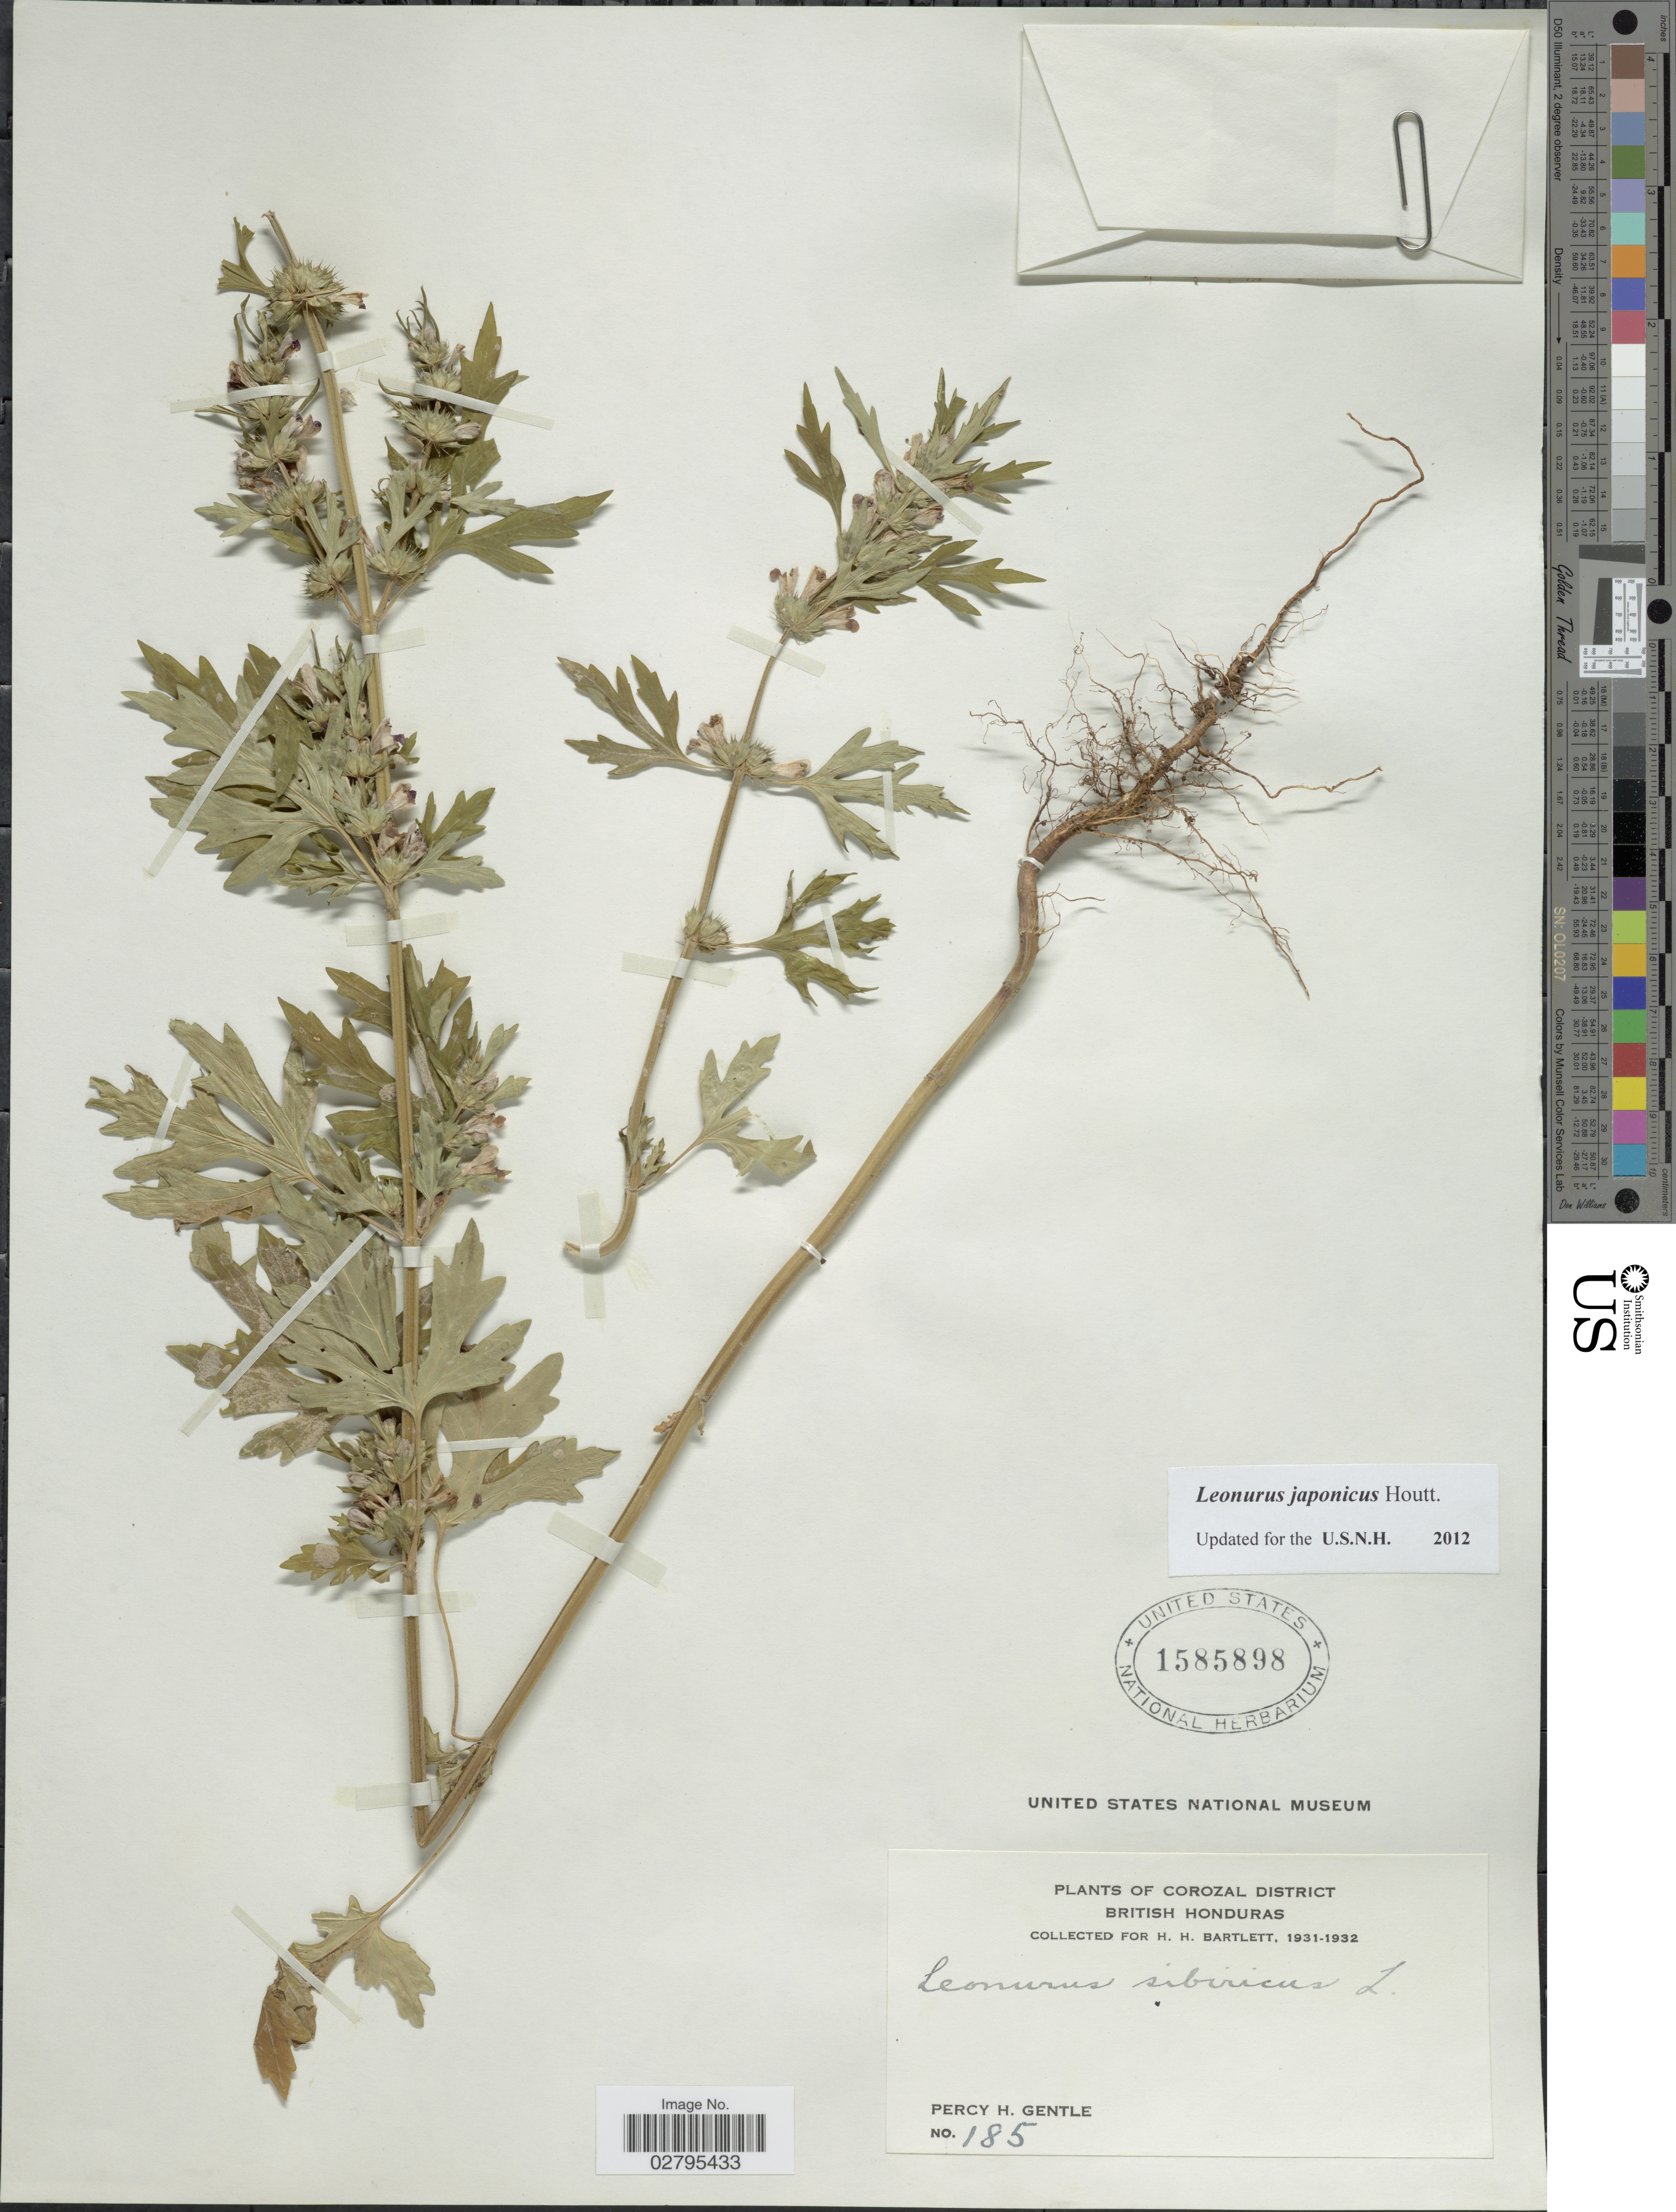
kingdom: Plantae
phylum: Tracheophyta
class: Magnoliopsida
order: Lamiales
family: Lamiaceae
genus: Leonurus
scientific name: Leonurus japonicus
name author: Houtt.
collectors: P. H. Gentle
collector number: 185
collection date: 1931/1932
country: Belize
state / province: Corozal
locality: British Honduras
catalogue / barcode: US 1585898